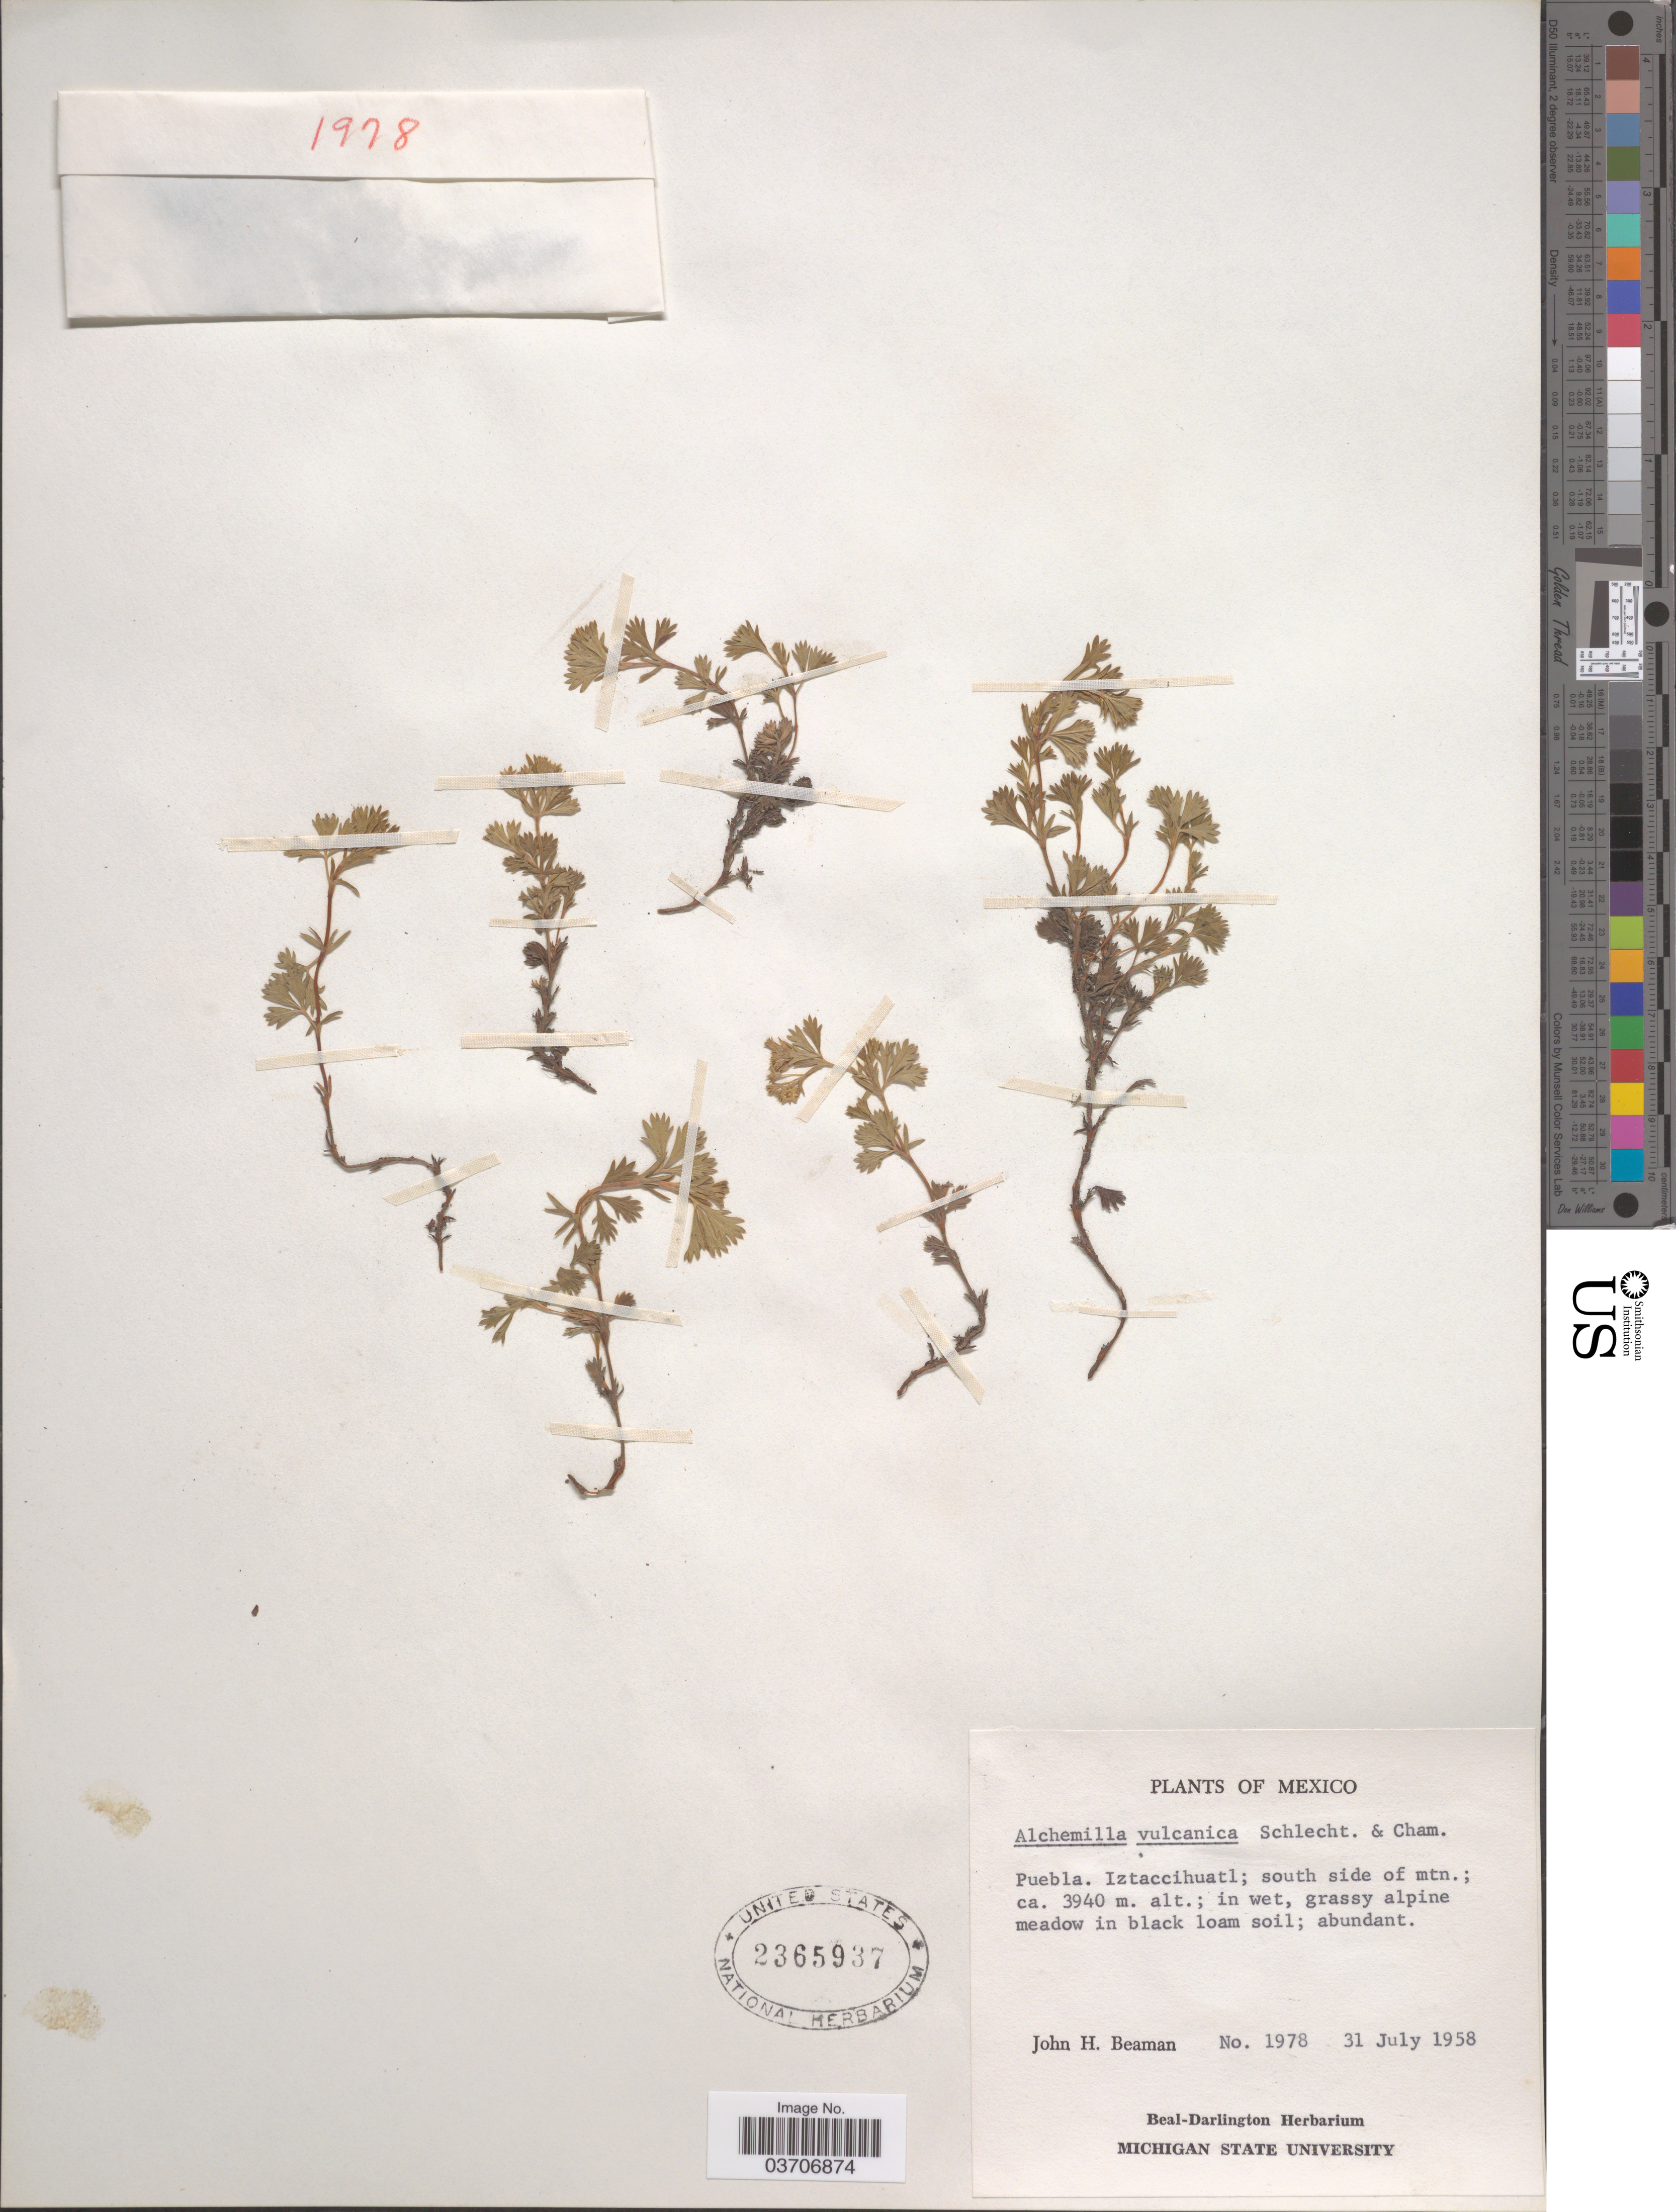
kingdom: Plantae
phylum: Tracheophyta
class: Magnoliopsida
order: Rosales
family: Rosaceae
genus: Lachemilla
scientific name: Lachemilla vulcanica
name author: (Cham. & Schltdl.) Rydb.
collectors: J. H. Beaman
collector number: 1978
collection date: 1958-07-31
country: Mexico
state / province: Puebla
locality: Iztaccihuatl; south side of mtn.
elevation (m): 3940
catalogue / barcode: US 2365937